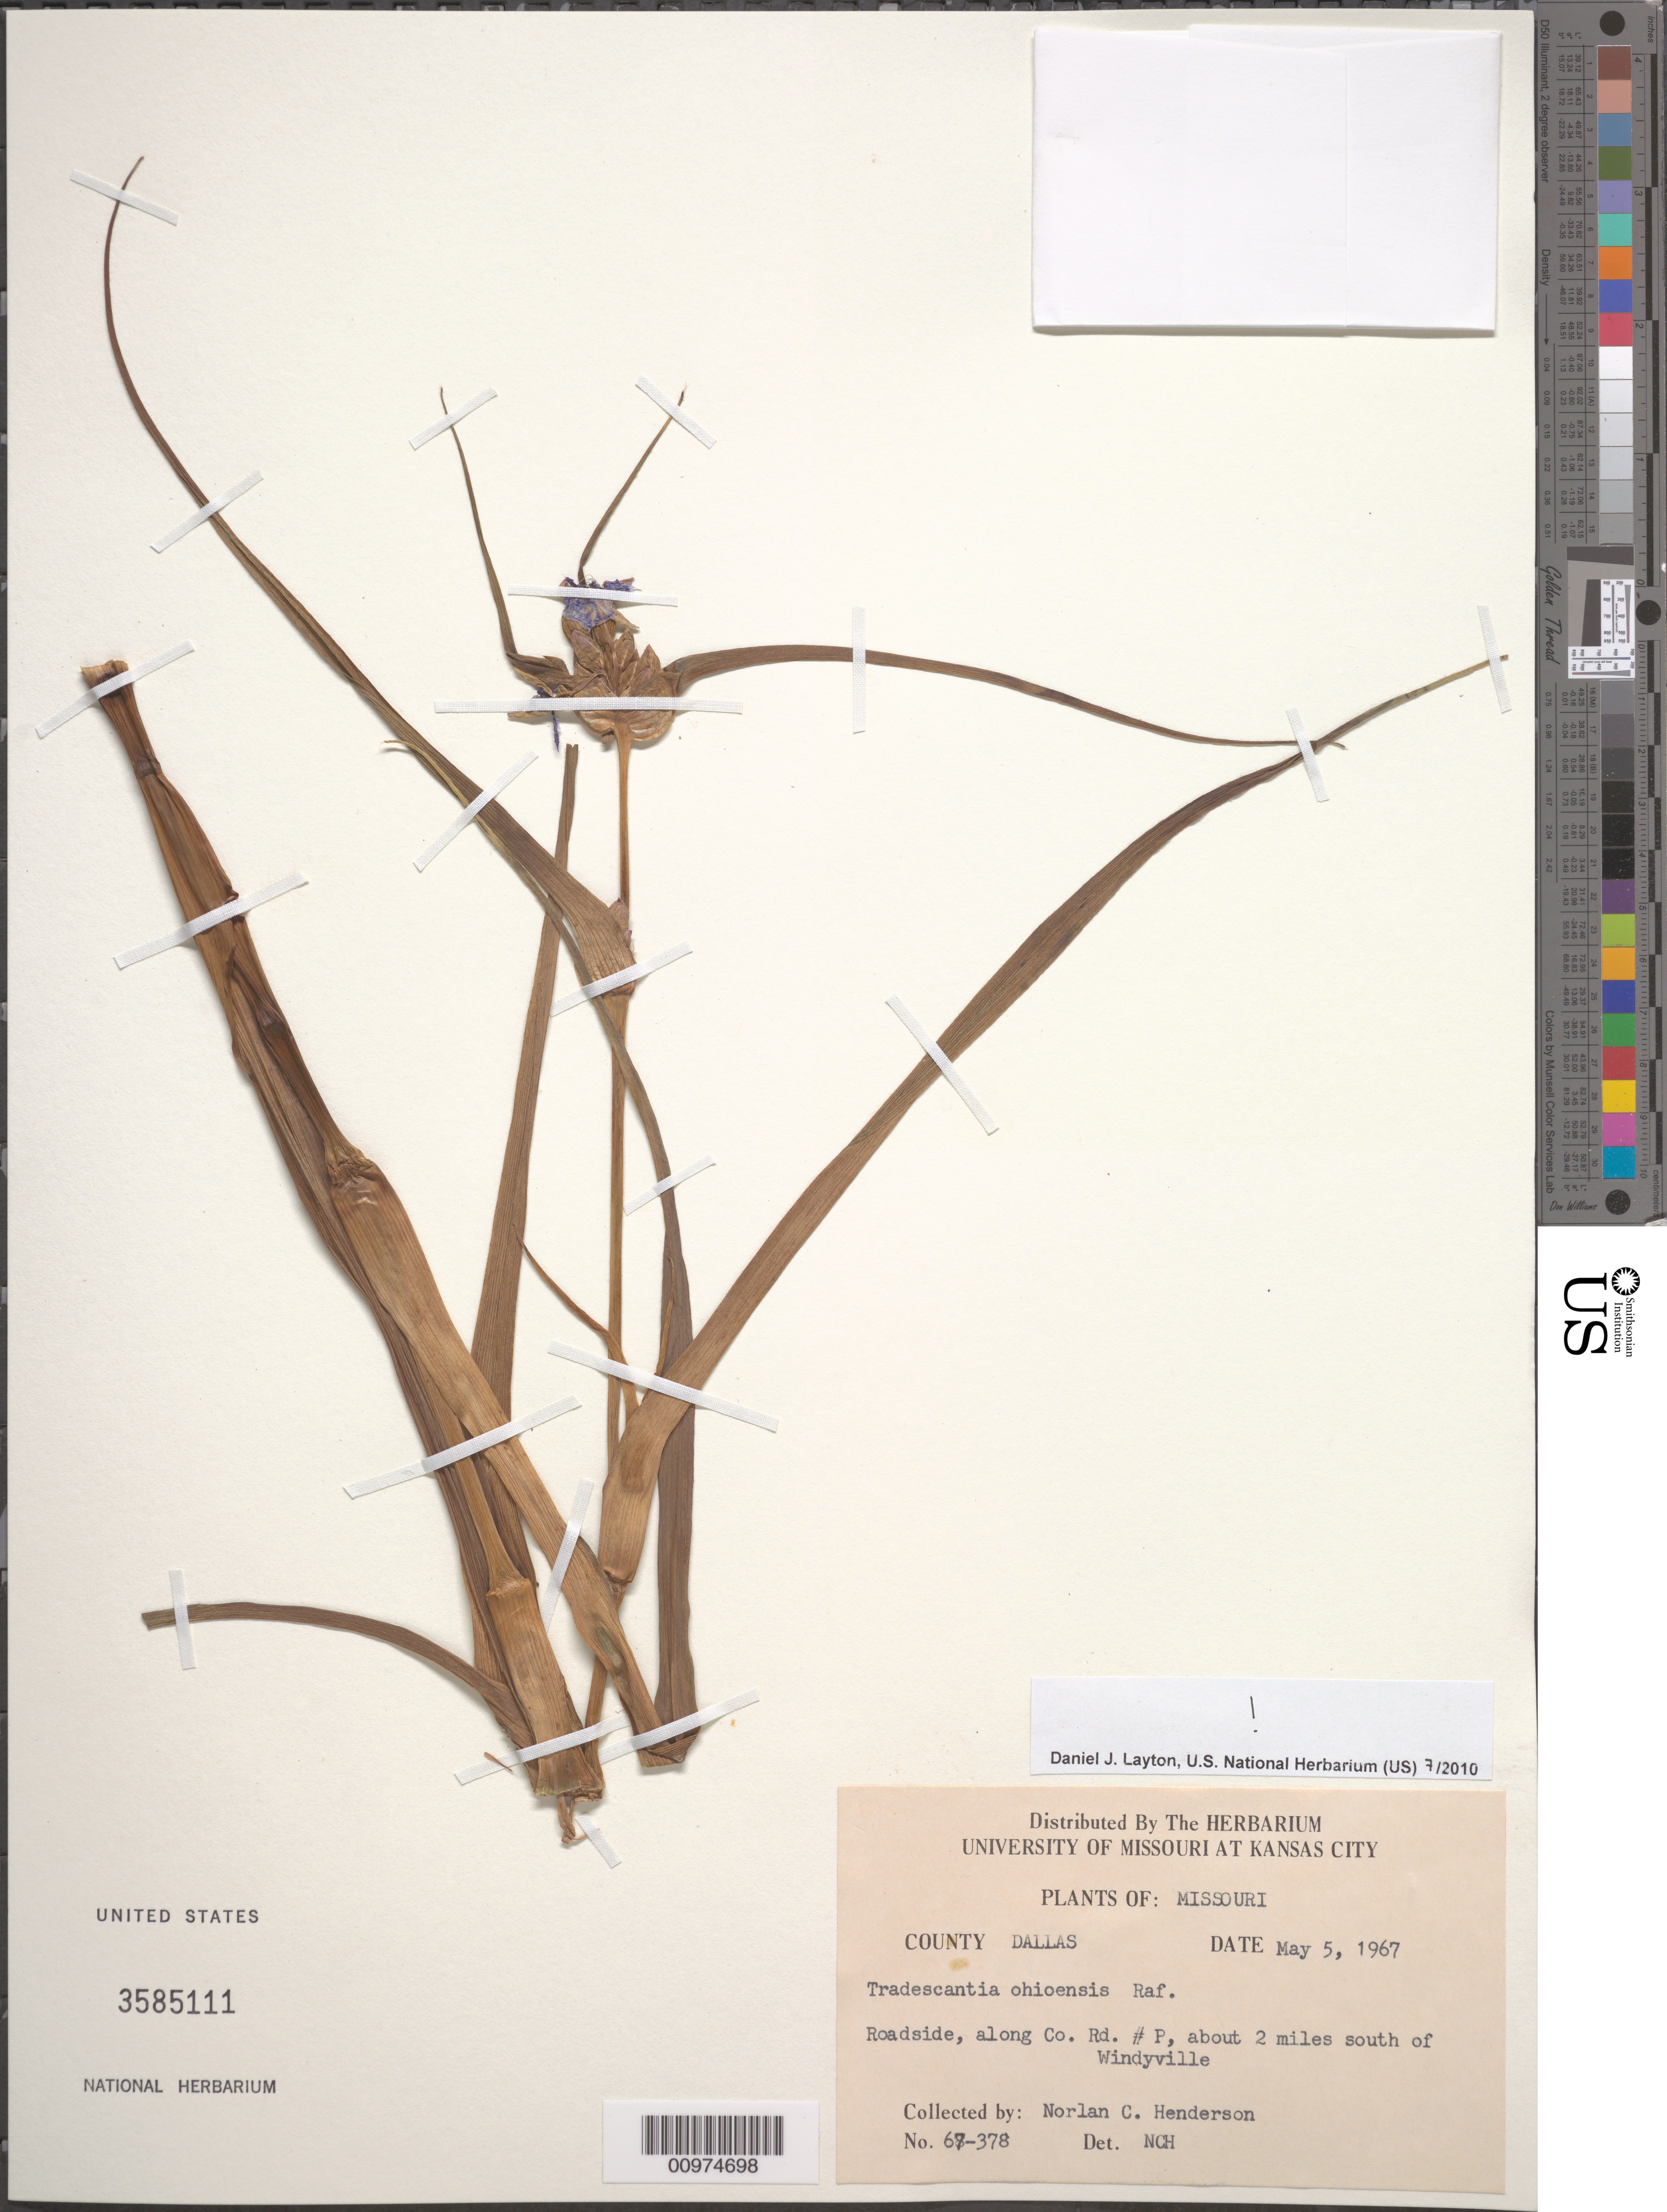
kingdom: Plantae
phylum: Tracheophyta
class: Liliopsida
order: Commelinales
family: Commelinaceae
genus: Tradescantia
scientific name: Tradescantia ohiensis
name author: Raf.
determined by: Layton, Daniel J.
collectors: N. C. Henderson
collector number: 67-378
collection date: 1967-05-05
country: United States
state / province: Missouri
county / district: Dallas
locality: along Co. Rd. # P, about 2 miles south of Windyville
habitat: Roadside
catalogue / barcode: US 3585111